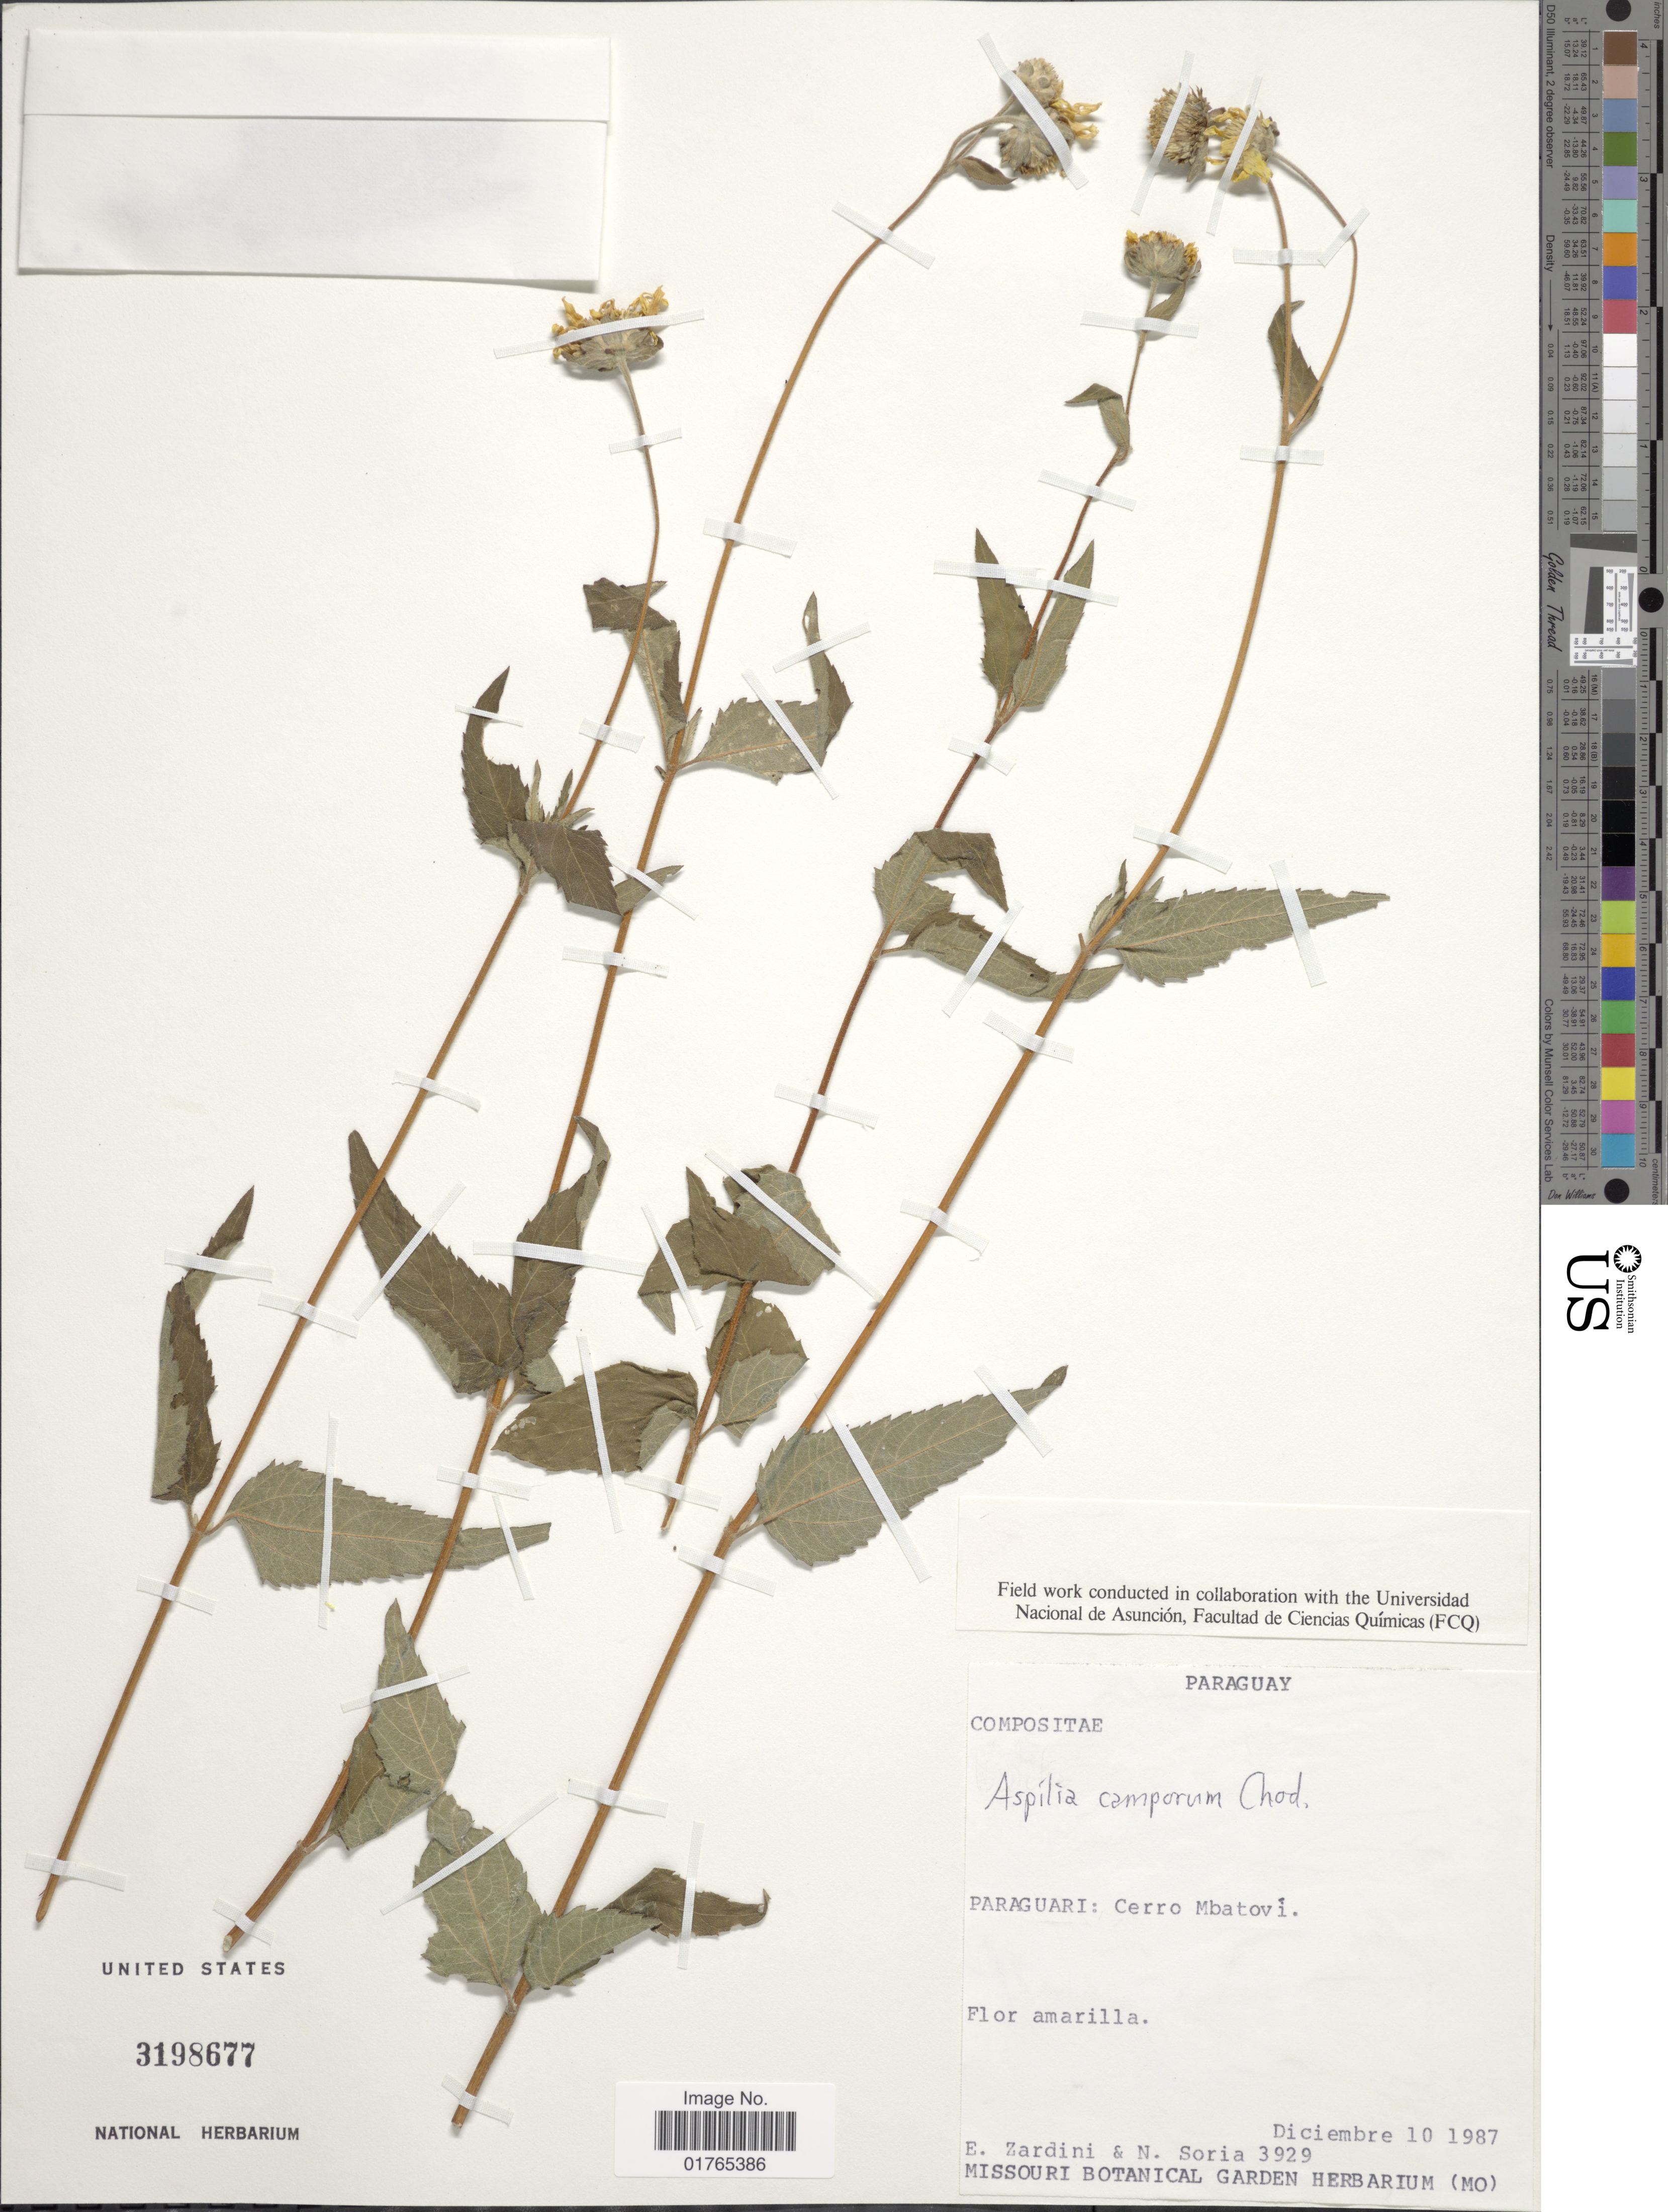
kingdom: Plantae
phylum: Tracheophyta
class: Magnoliopsida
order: Asterales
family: Asteraceae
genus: Aspilia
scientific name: Aspilia camporum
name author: Chodat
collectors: E. M. Zardini & N. Soria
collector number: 3929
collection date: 1987-12-10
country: Paraguay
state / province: Paraguari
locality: Cerro Mbatoví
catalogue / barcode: US 3198677